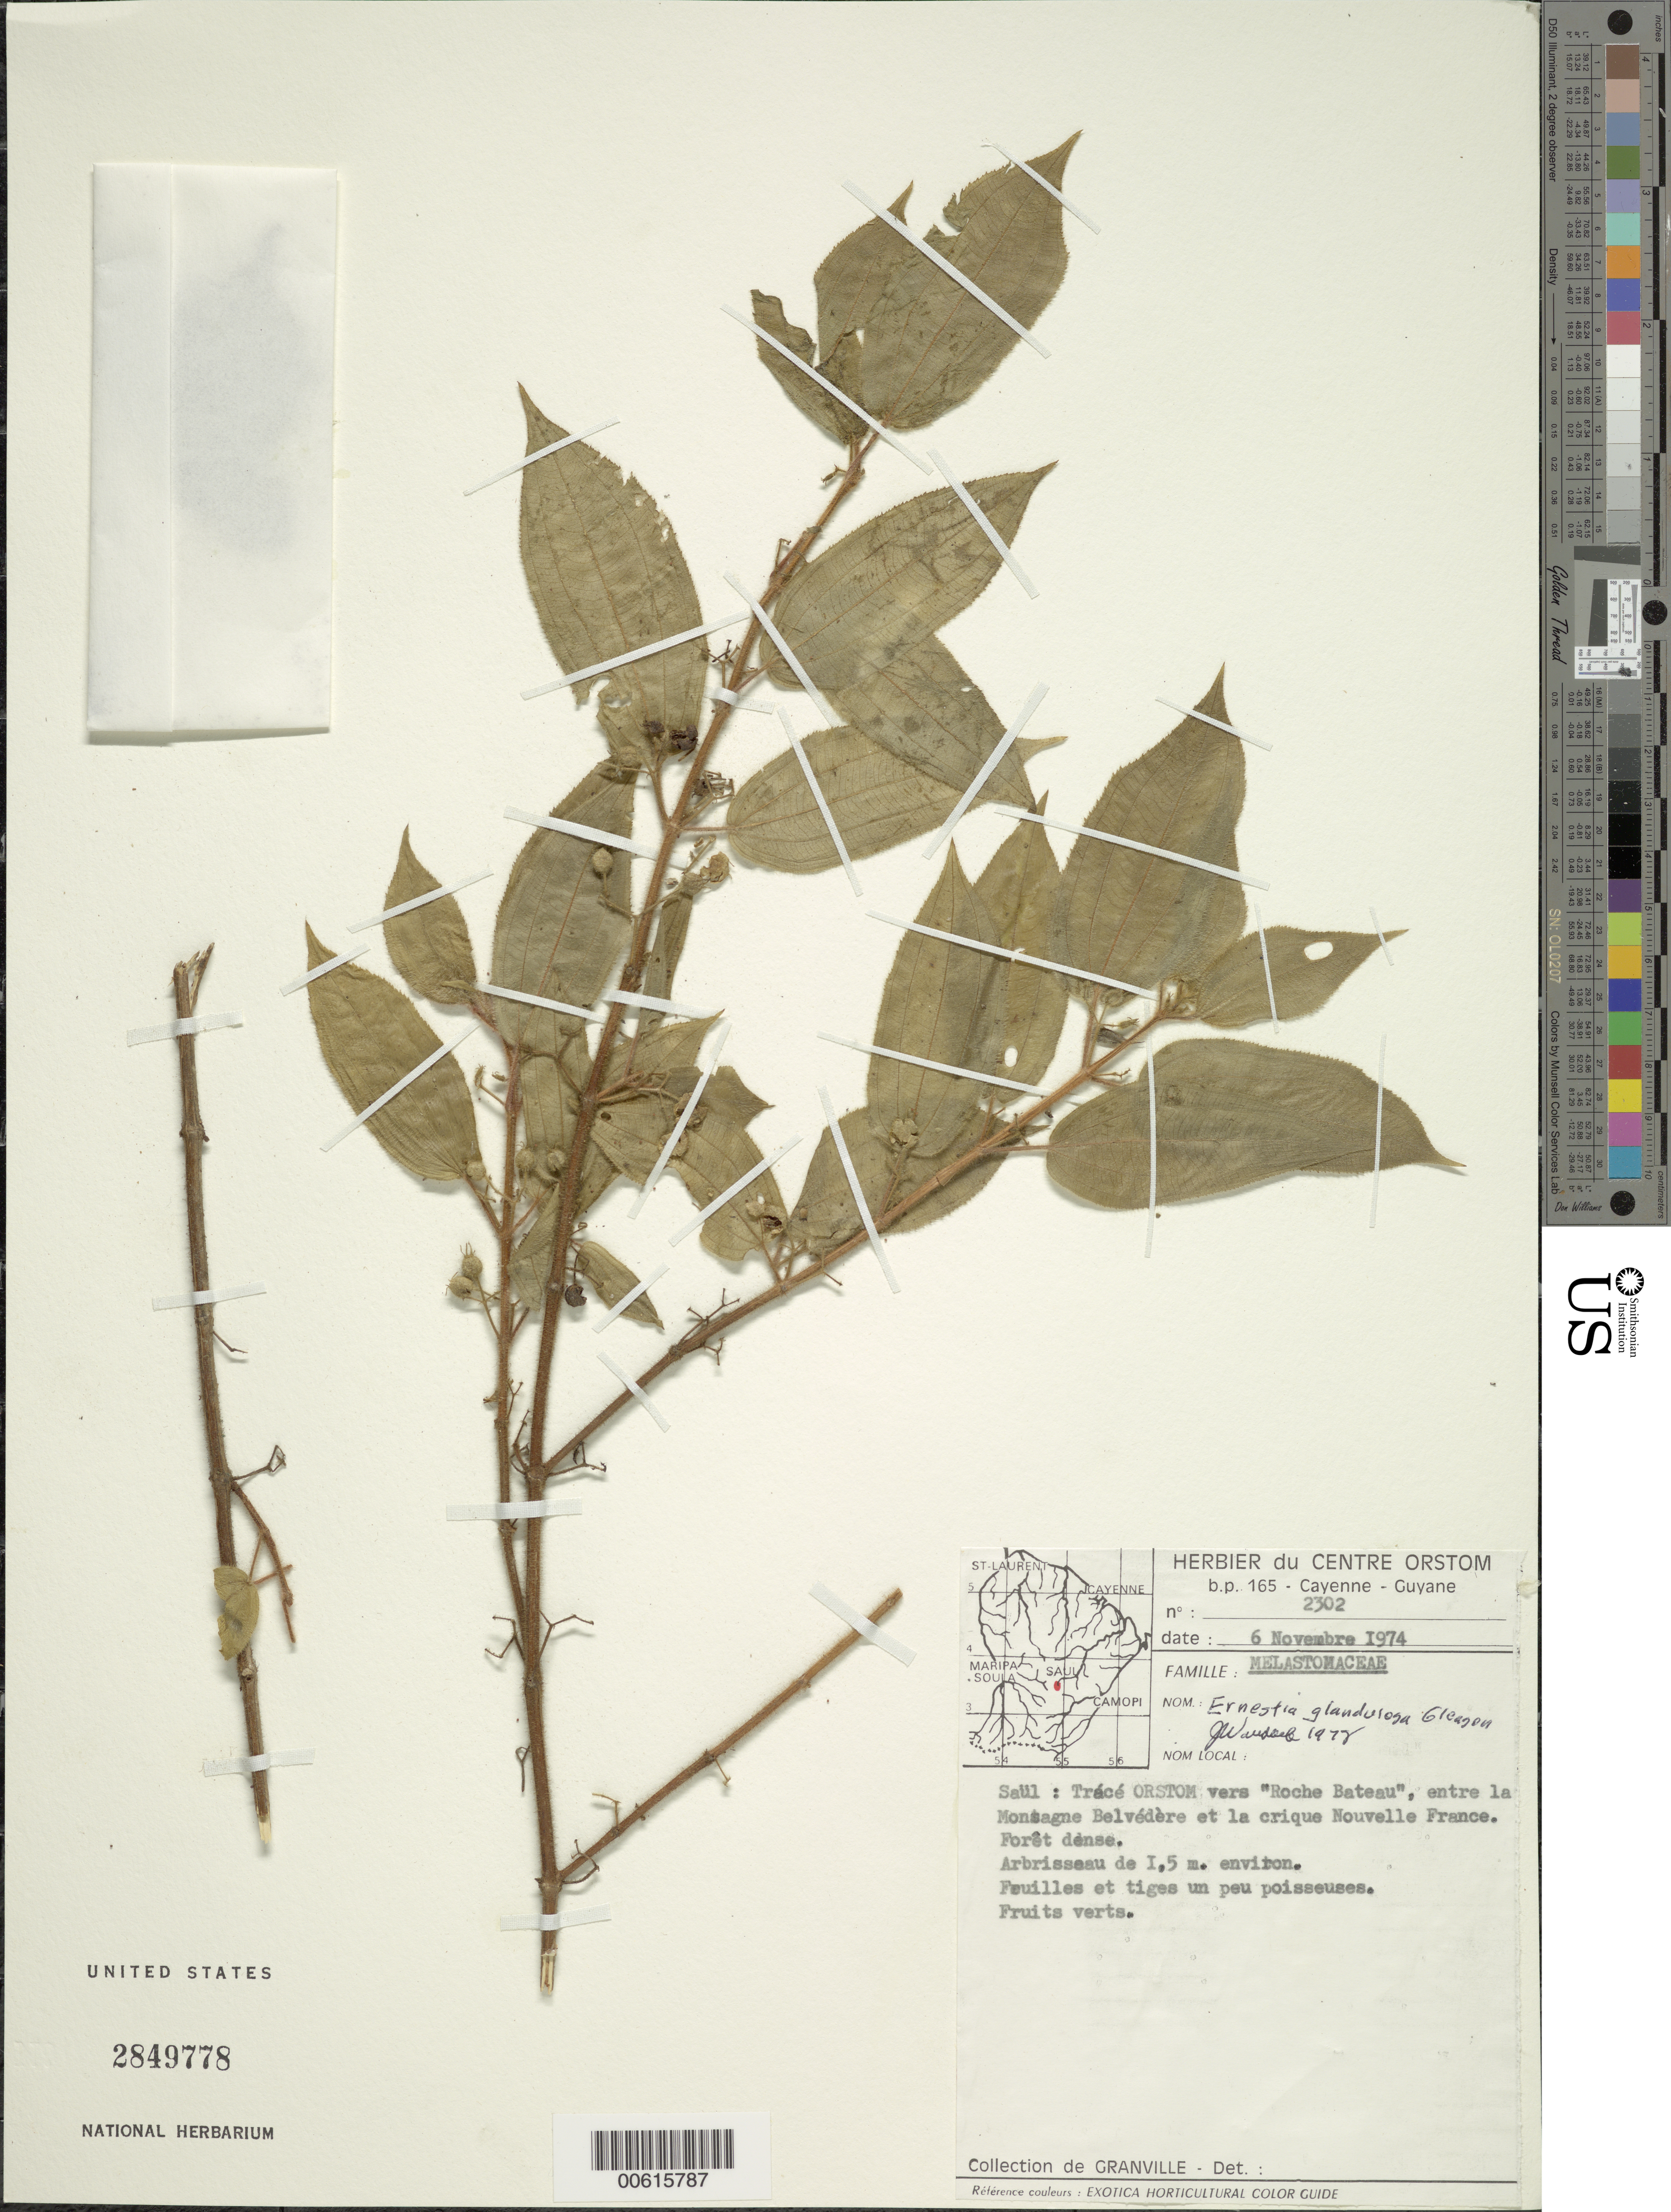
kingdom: Plantae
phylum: Tracheophyta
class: Magnoliopsida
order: Myrtales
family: Melastomataceae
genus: Pseudoernestia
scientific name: Pseudoernestia glandulosa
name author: (Gleason) M.J. Rocha & P.J.F. Guim.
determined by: Nunes da Silva, Diego, (RB), Jardim Botanico do Rio de Janeiro - Herbario (BRAZIL)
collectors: J.-J. de Granville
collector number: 2302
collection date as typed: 6-Nov-74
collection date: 1974-11-06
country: French Guiana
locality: Saül, ORSTOM, vers "Roche Bateau", entre la Montagne Belvédere et la crique Nouvelle France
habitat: Foret dense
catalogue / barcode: US 2849778